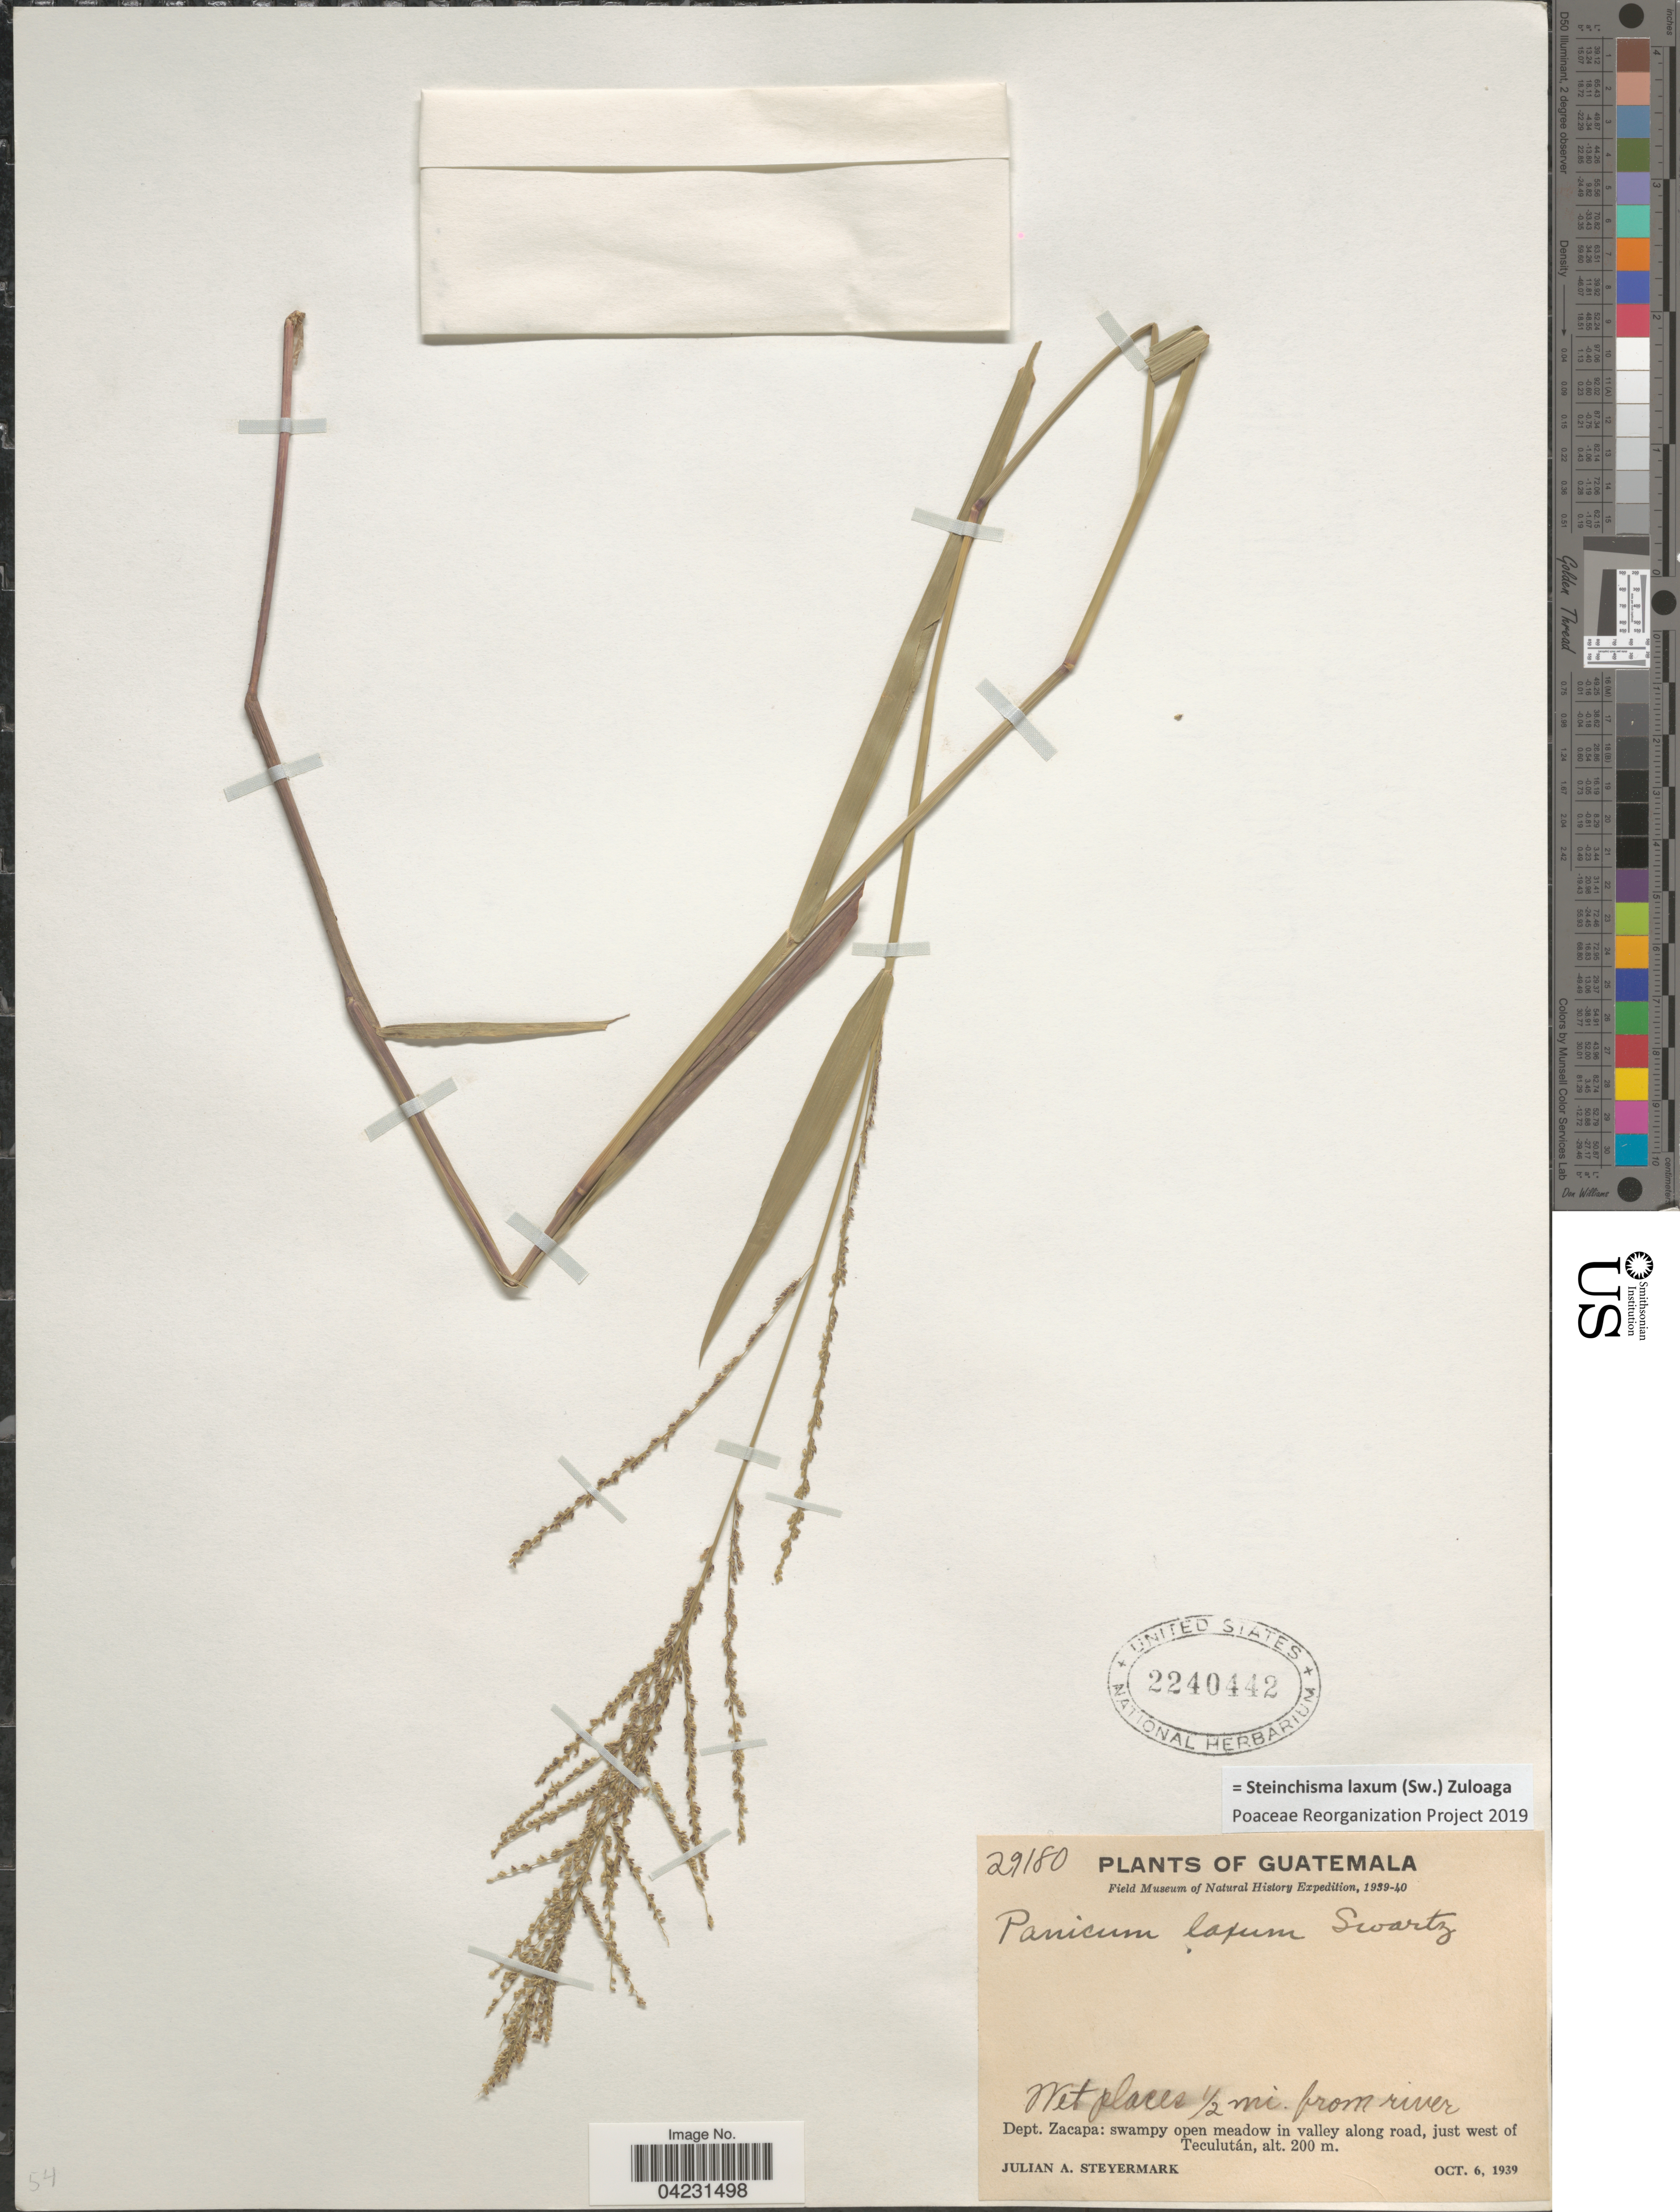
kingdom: Plantae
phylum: Tracheophyta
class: Liliopsida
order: Poales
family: Poaceae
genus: Steinchisma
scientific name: Steinchisma laxum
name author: (Sw.) Zuloaga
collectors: J. Steyermark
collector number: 29180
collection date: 1939-10-06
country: Guatemala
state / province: Zacapa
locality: Field Museum of Natural History Expedition, 1939-40. Wet places ½ mi. from river. Dept. Zacapa: swampy open meadow in valley along road, just west of Teculután.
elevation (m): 200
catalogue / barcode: US 2240442